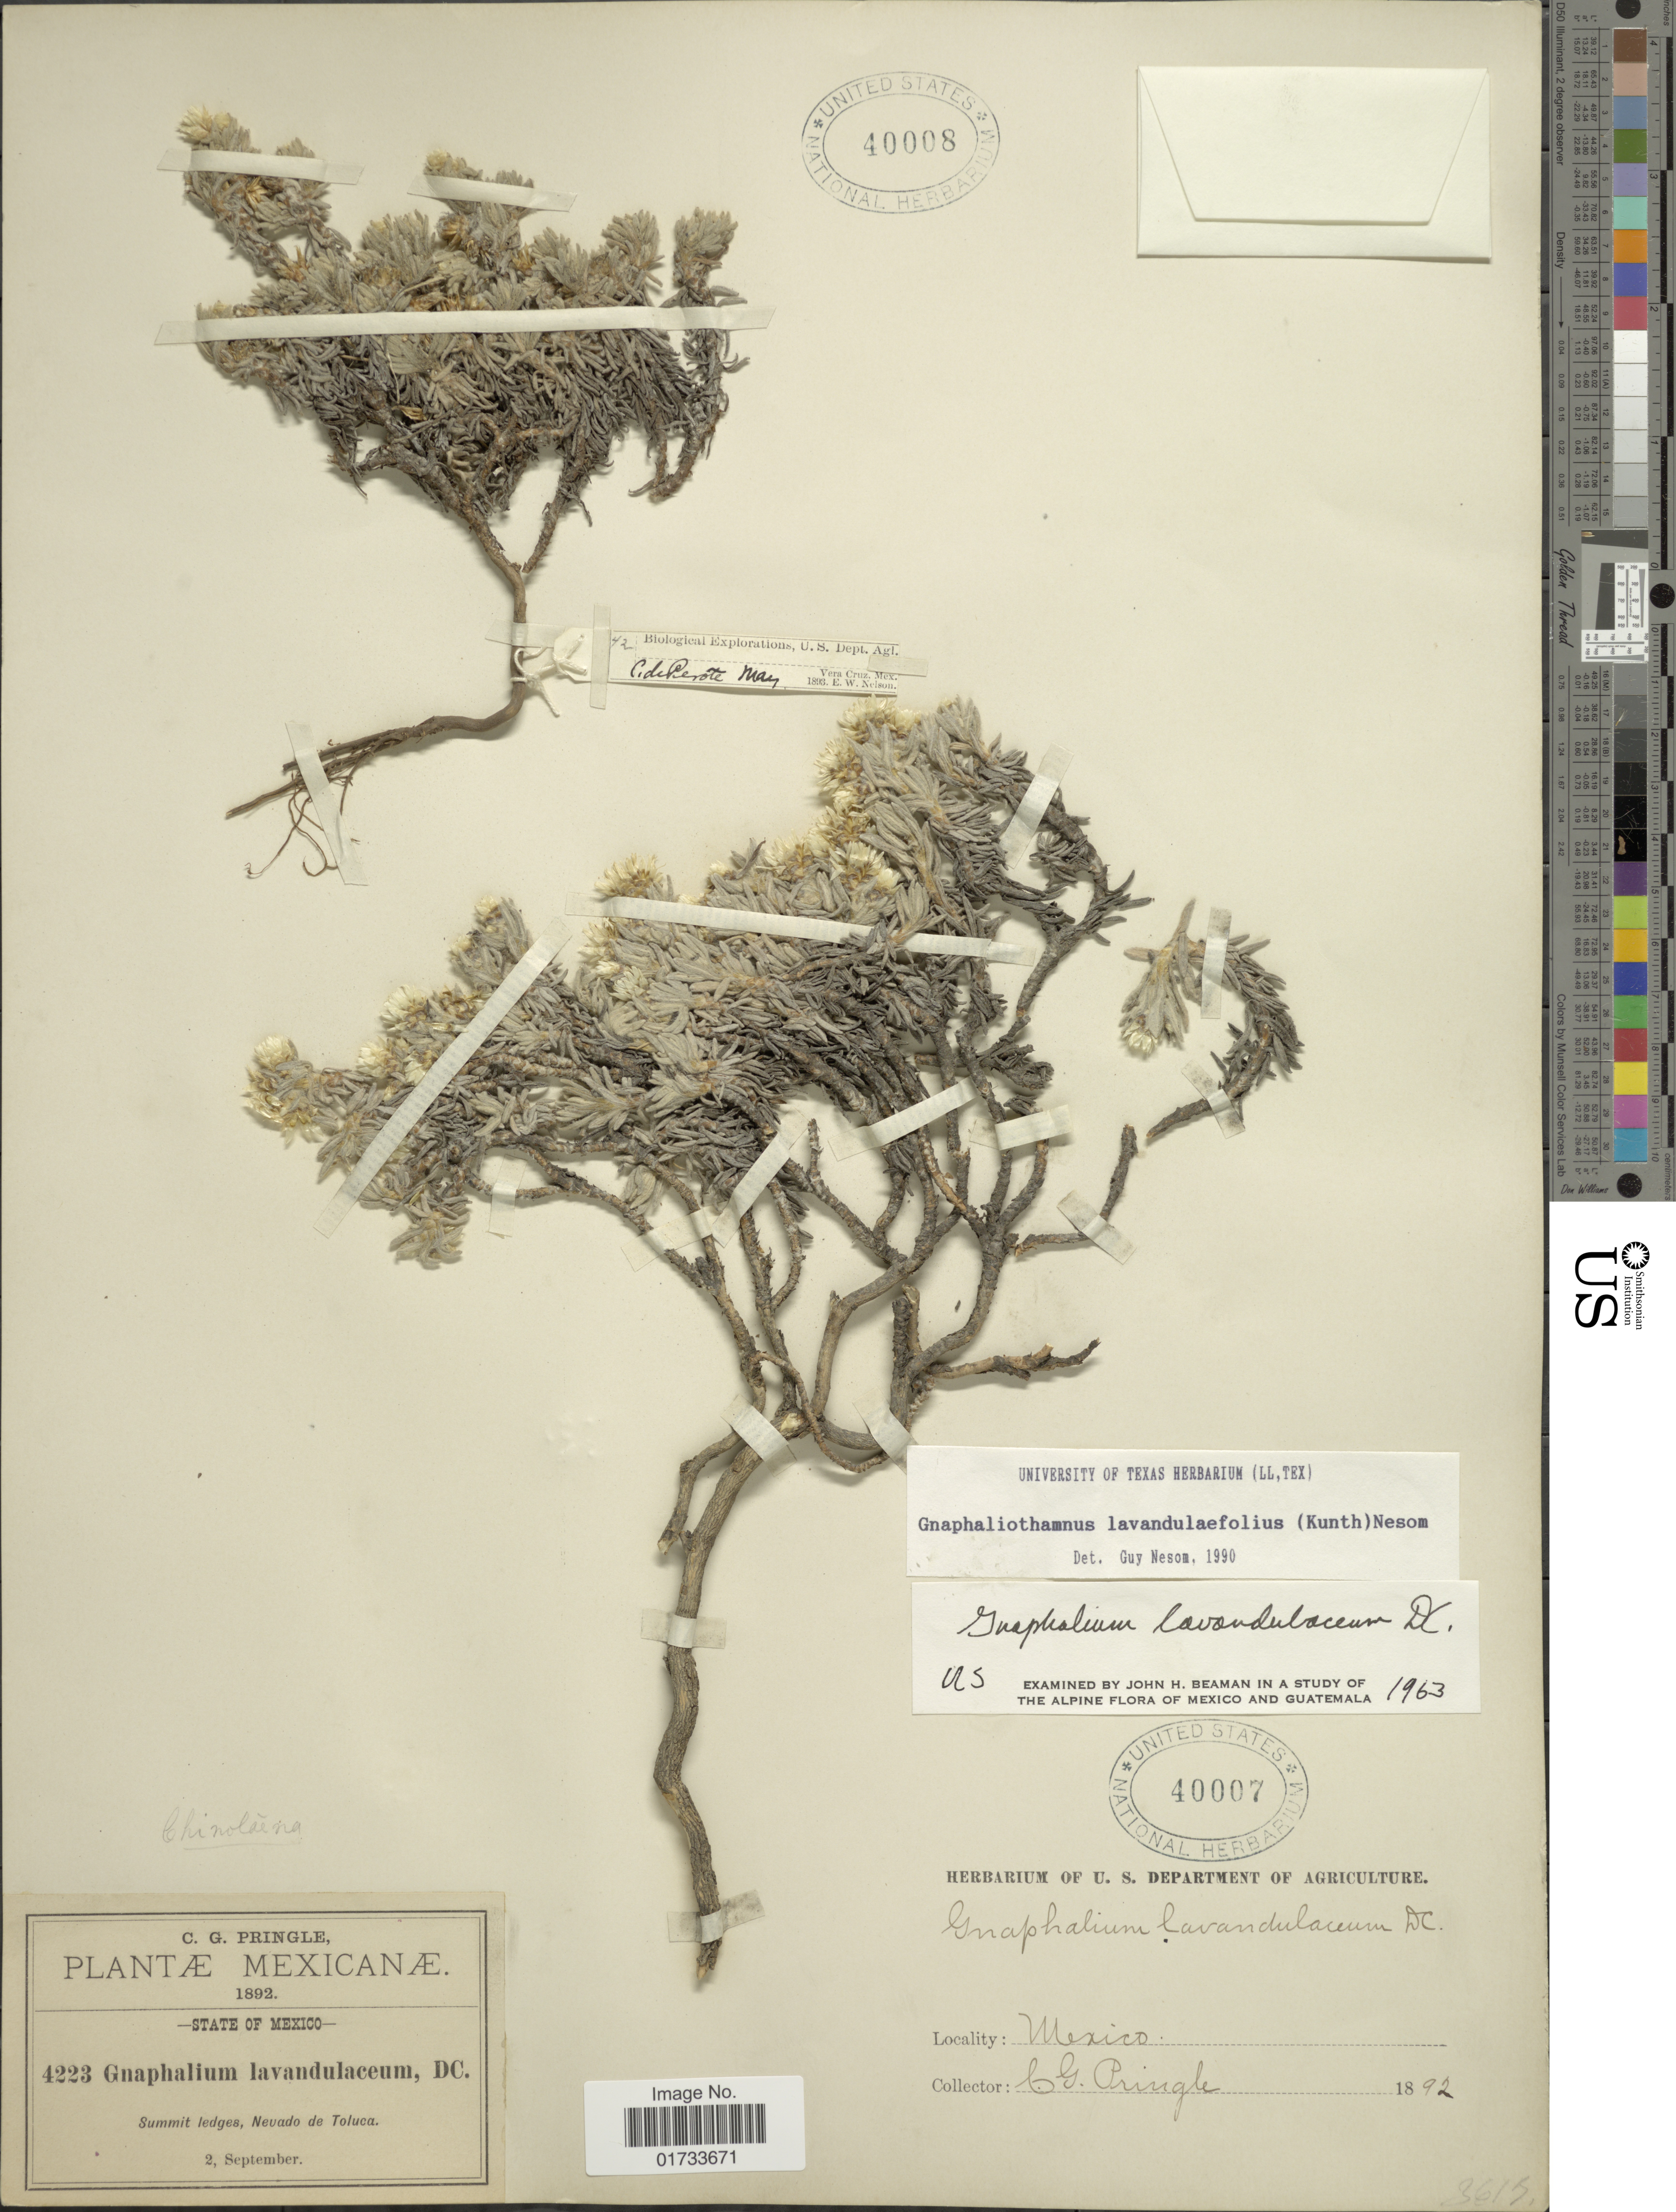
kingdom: Plantae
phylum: Tracheophyta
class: Magnoliopsida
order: Asterales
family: Asteraceae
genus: Chionolaena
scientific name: Chionolaena lavandulifolia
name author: (Kunth) Benth. & Hook.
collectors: C. G. Pringle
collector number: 4223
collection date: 1892-09-02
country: Mexico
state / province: México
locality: Nevado de Toluca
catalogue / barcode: US 40007